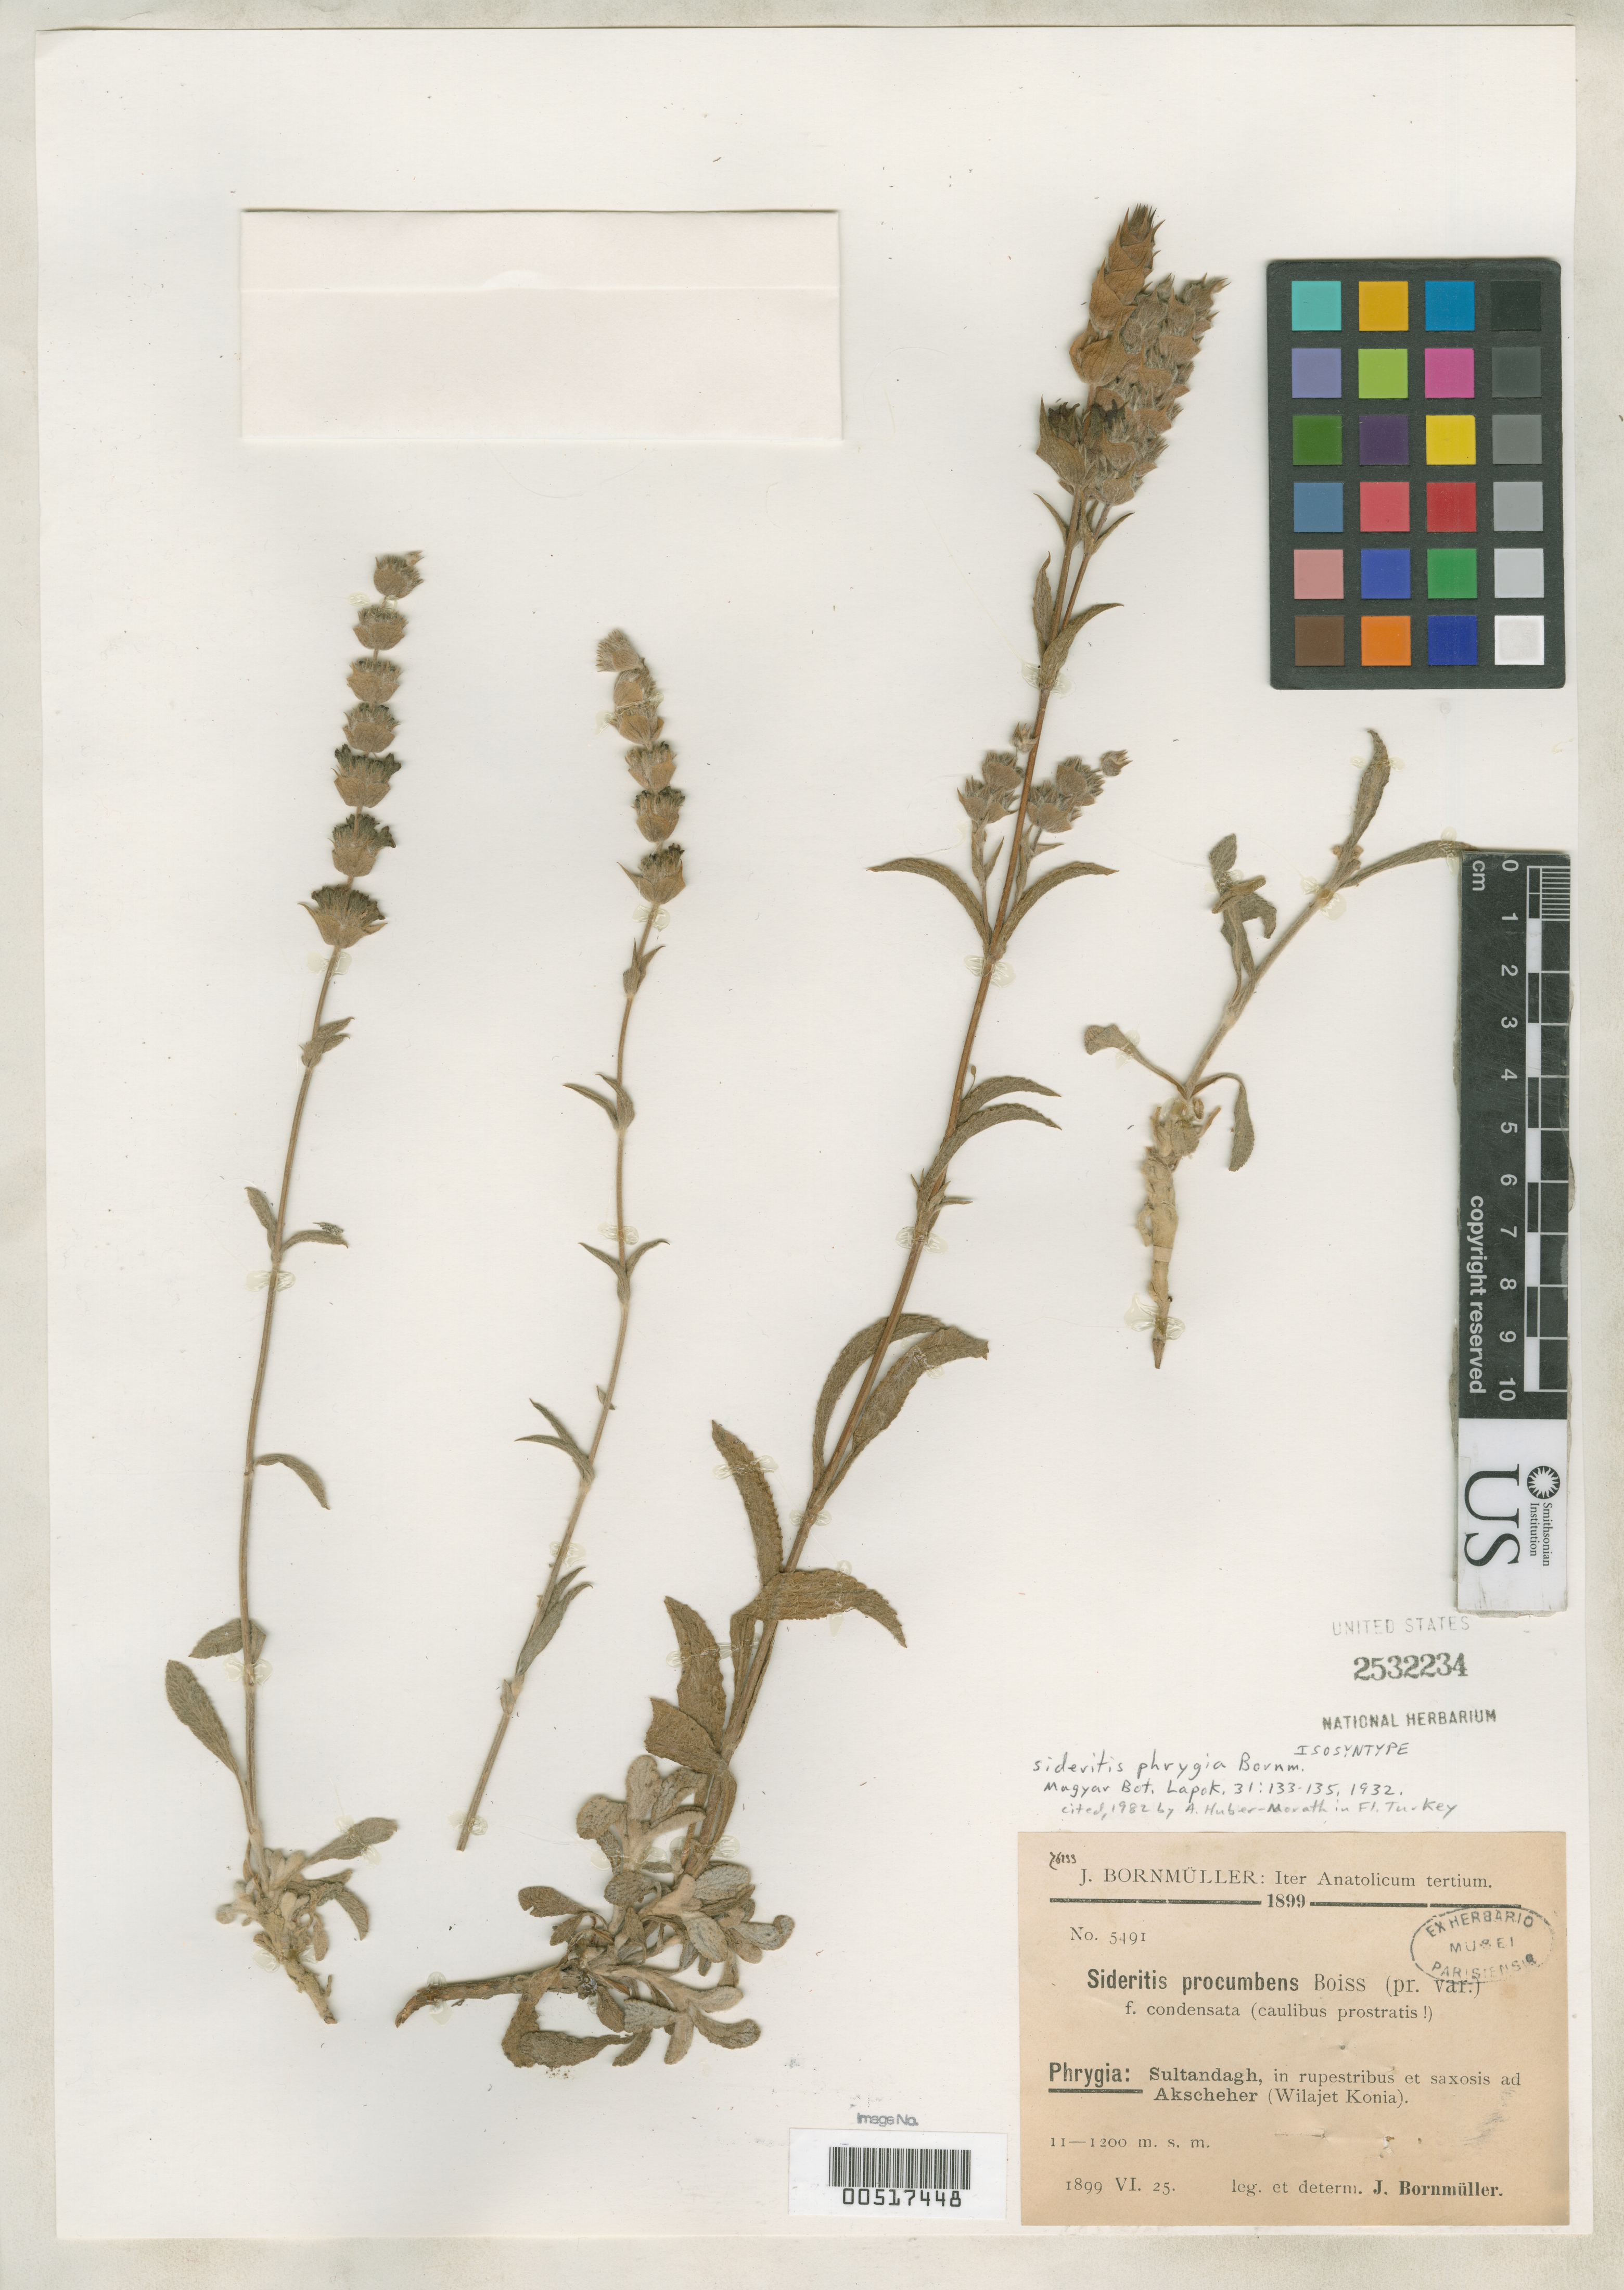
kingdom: Plantae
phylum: Tracheophyta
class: Magnoliopsida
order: Lamiales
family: Lamiaceae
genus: Sideritis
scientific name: Sideritis phrygia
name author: Bornm.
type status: Isosyntype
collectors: J. Bornmüller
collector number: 5491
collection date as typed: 25 Jun 1899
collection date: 1899-06-25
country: Turkey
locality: Phrygia, Sultandagh, in rupestribus et saxosis adakscheher (wilajet Konia).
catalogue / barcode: US 2532234